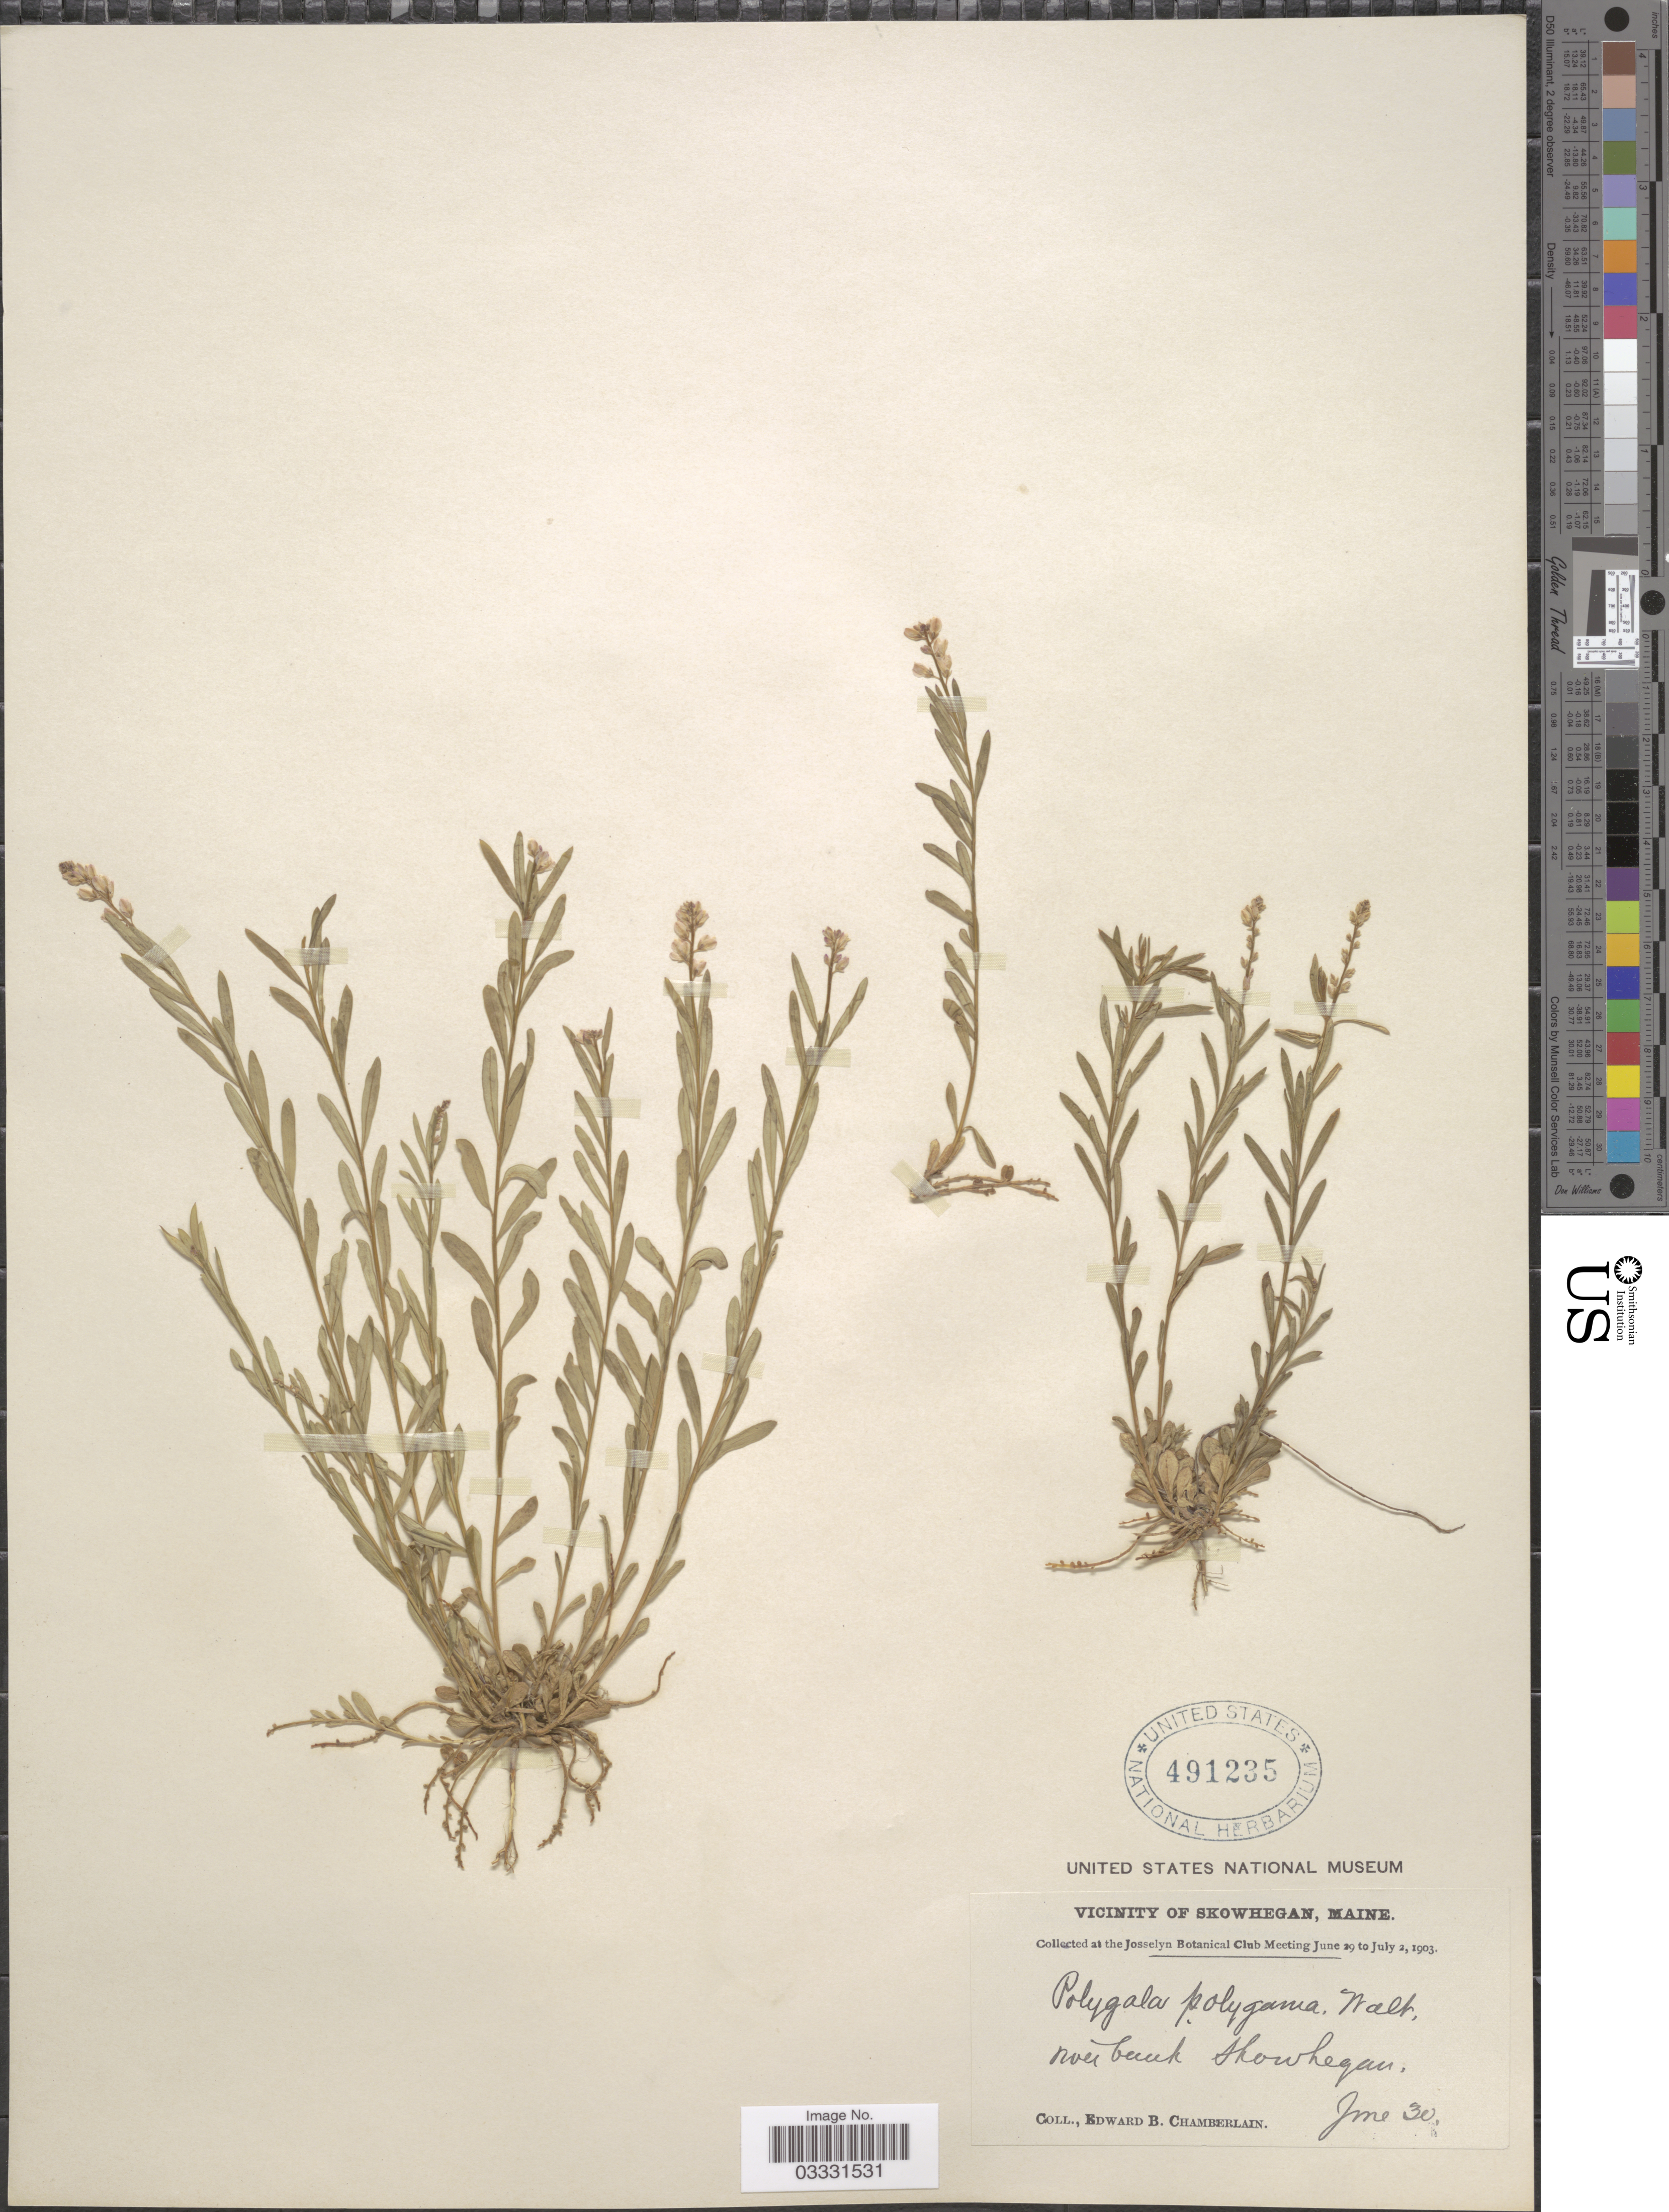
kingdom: Plantae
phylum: Tracheophyta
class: Magnoliopsida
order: Fabales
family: Polygalaceae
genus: Polygala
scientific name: Polygala polygama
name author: Walter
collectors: E. Chamberlain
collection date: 1903-06-30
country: United States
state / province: Maine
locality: Vicinity of Skowhegan. Josselyn Botanical Club Meeting. Near bank Skowhegan.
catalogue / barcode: US 491235